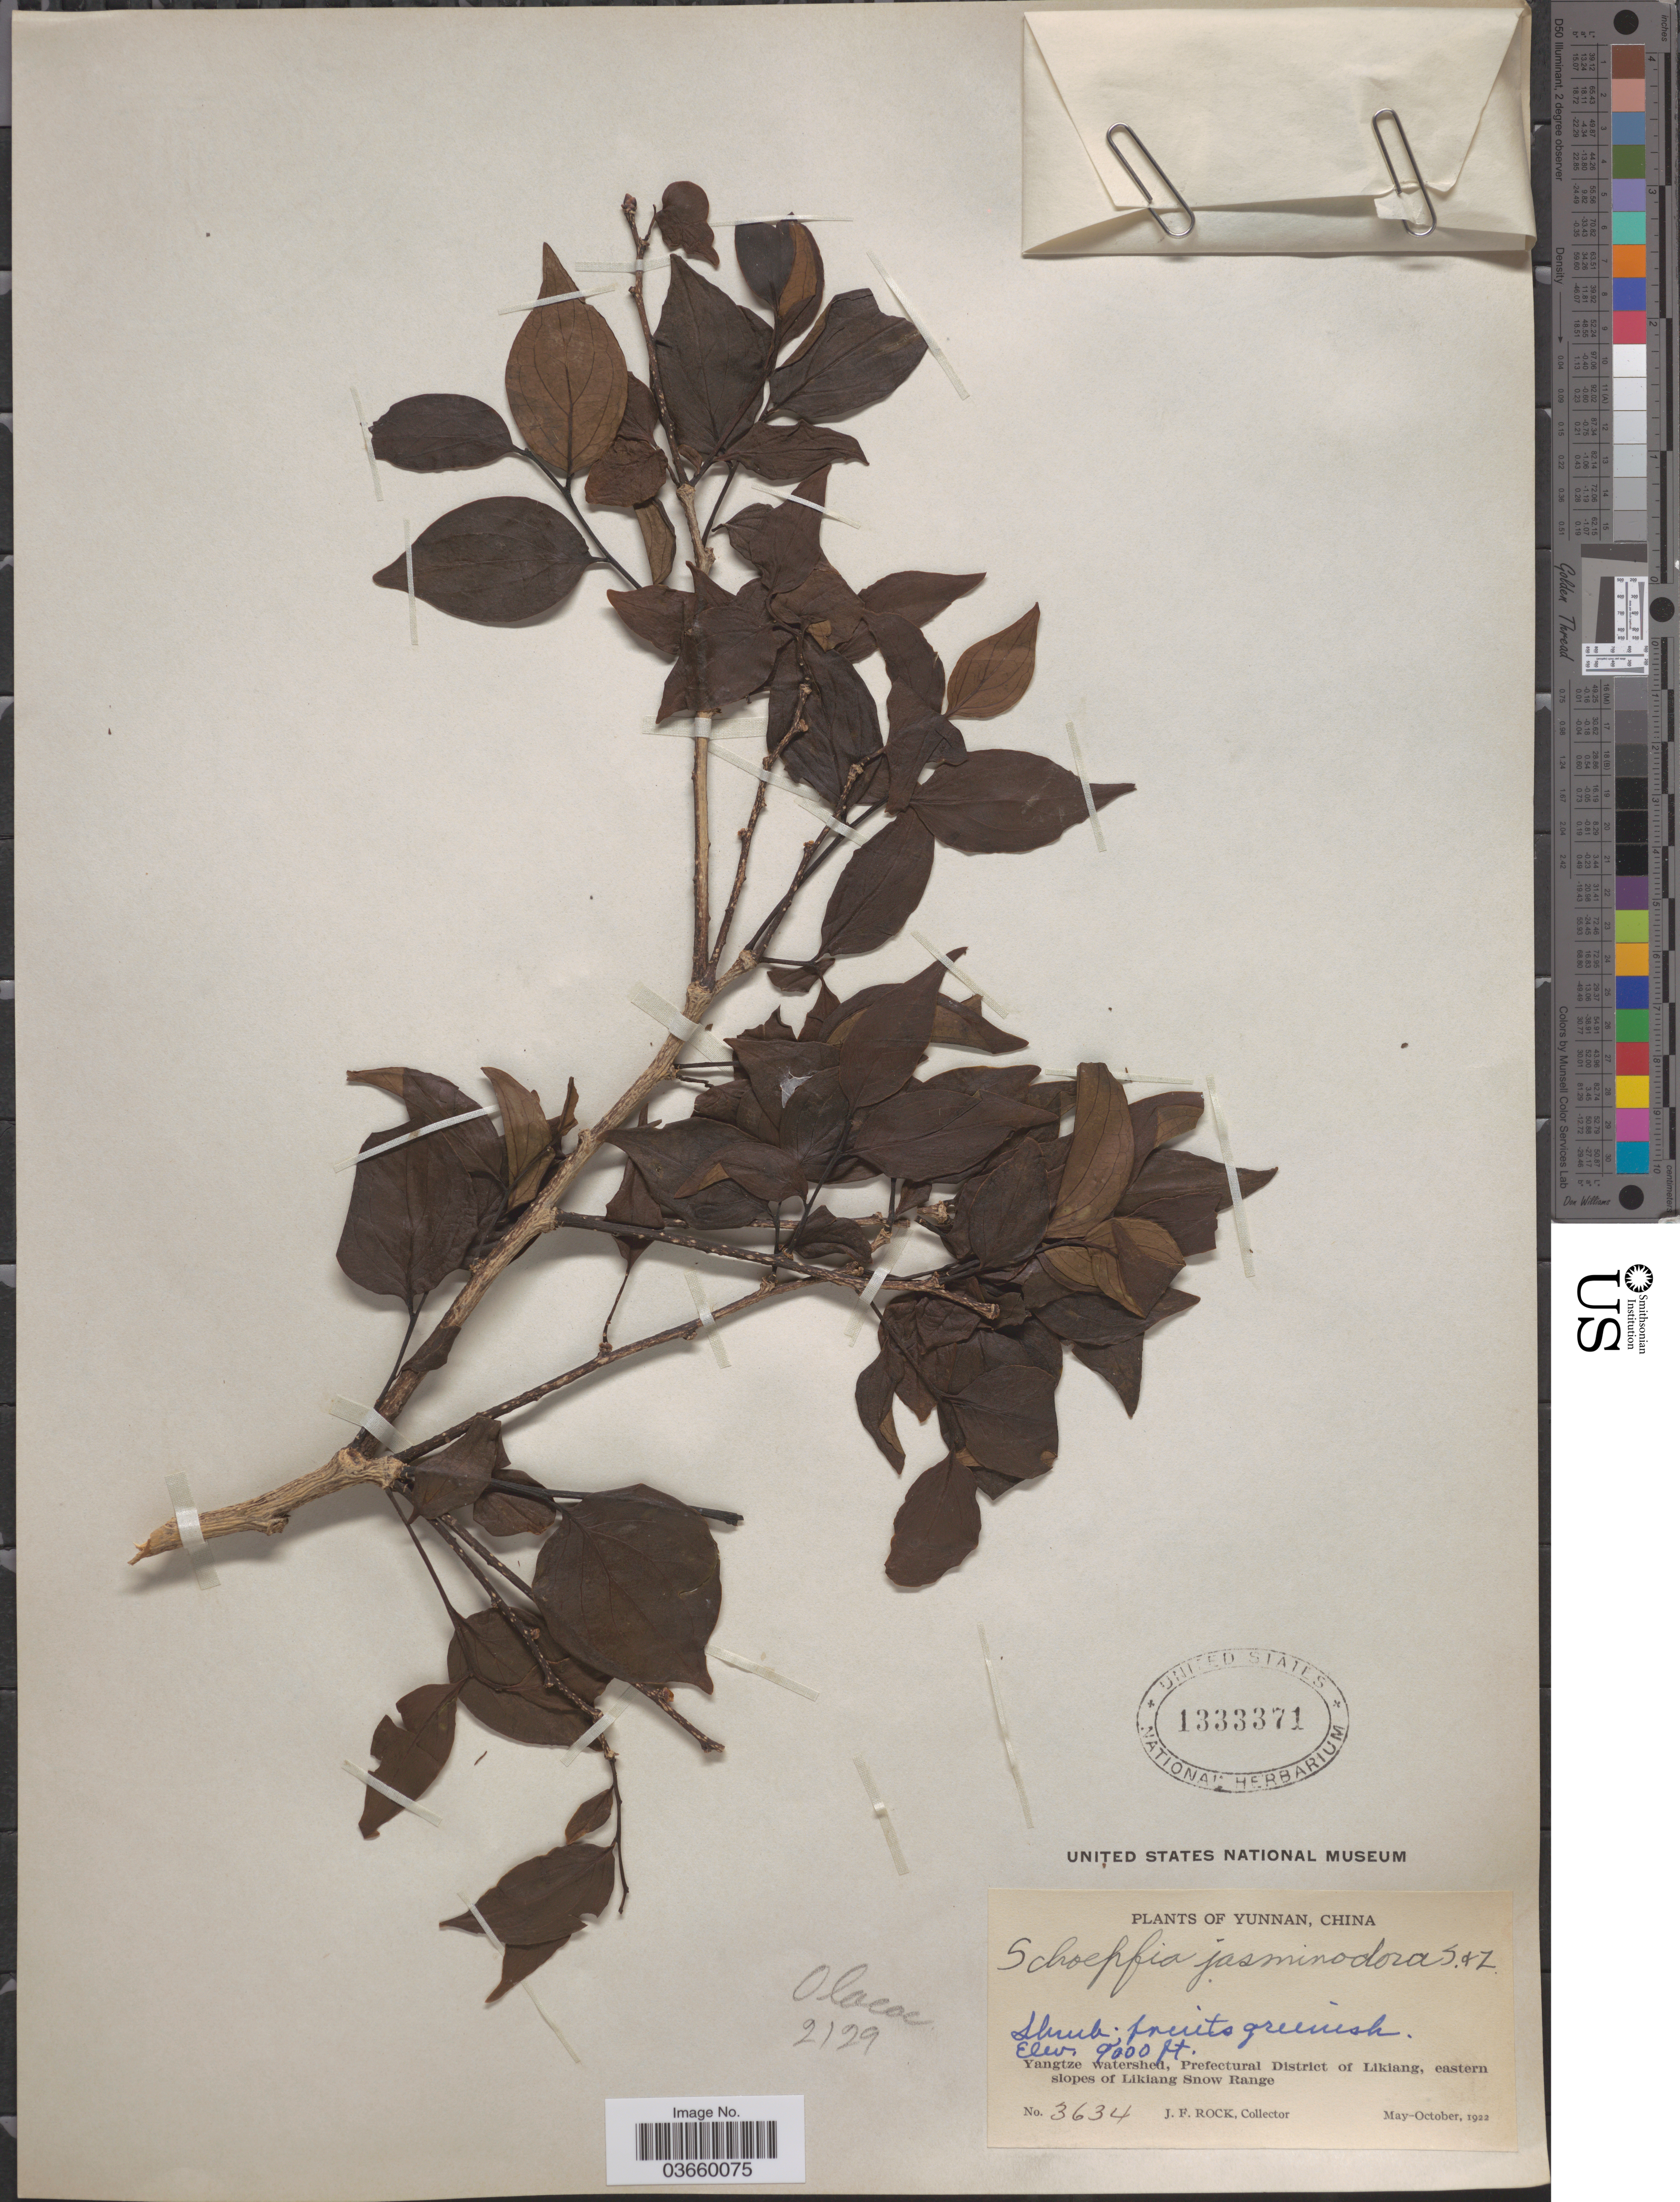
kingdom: Plantae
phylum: Tracheophyta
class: Magnoliopsida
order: Santalales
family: Schoepfiaceae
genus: Schoepfia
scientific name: Schoepfia jasminodora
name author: Zucc. & Siebold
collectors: J. Rock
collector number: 3634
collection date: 1922-05/1922-10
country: China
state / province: Yunnan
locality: Yangtze watershed, Prefectural District of Likiang, eastern slopes of Likiang Snow Range.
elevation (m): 2743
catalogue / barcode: US 1333371